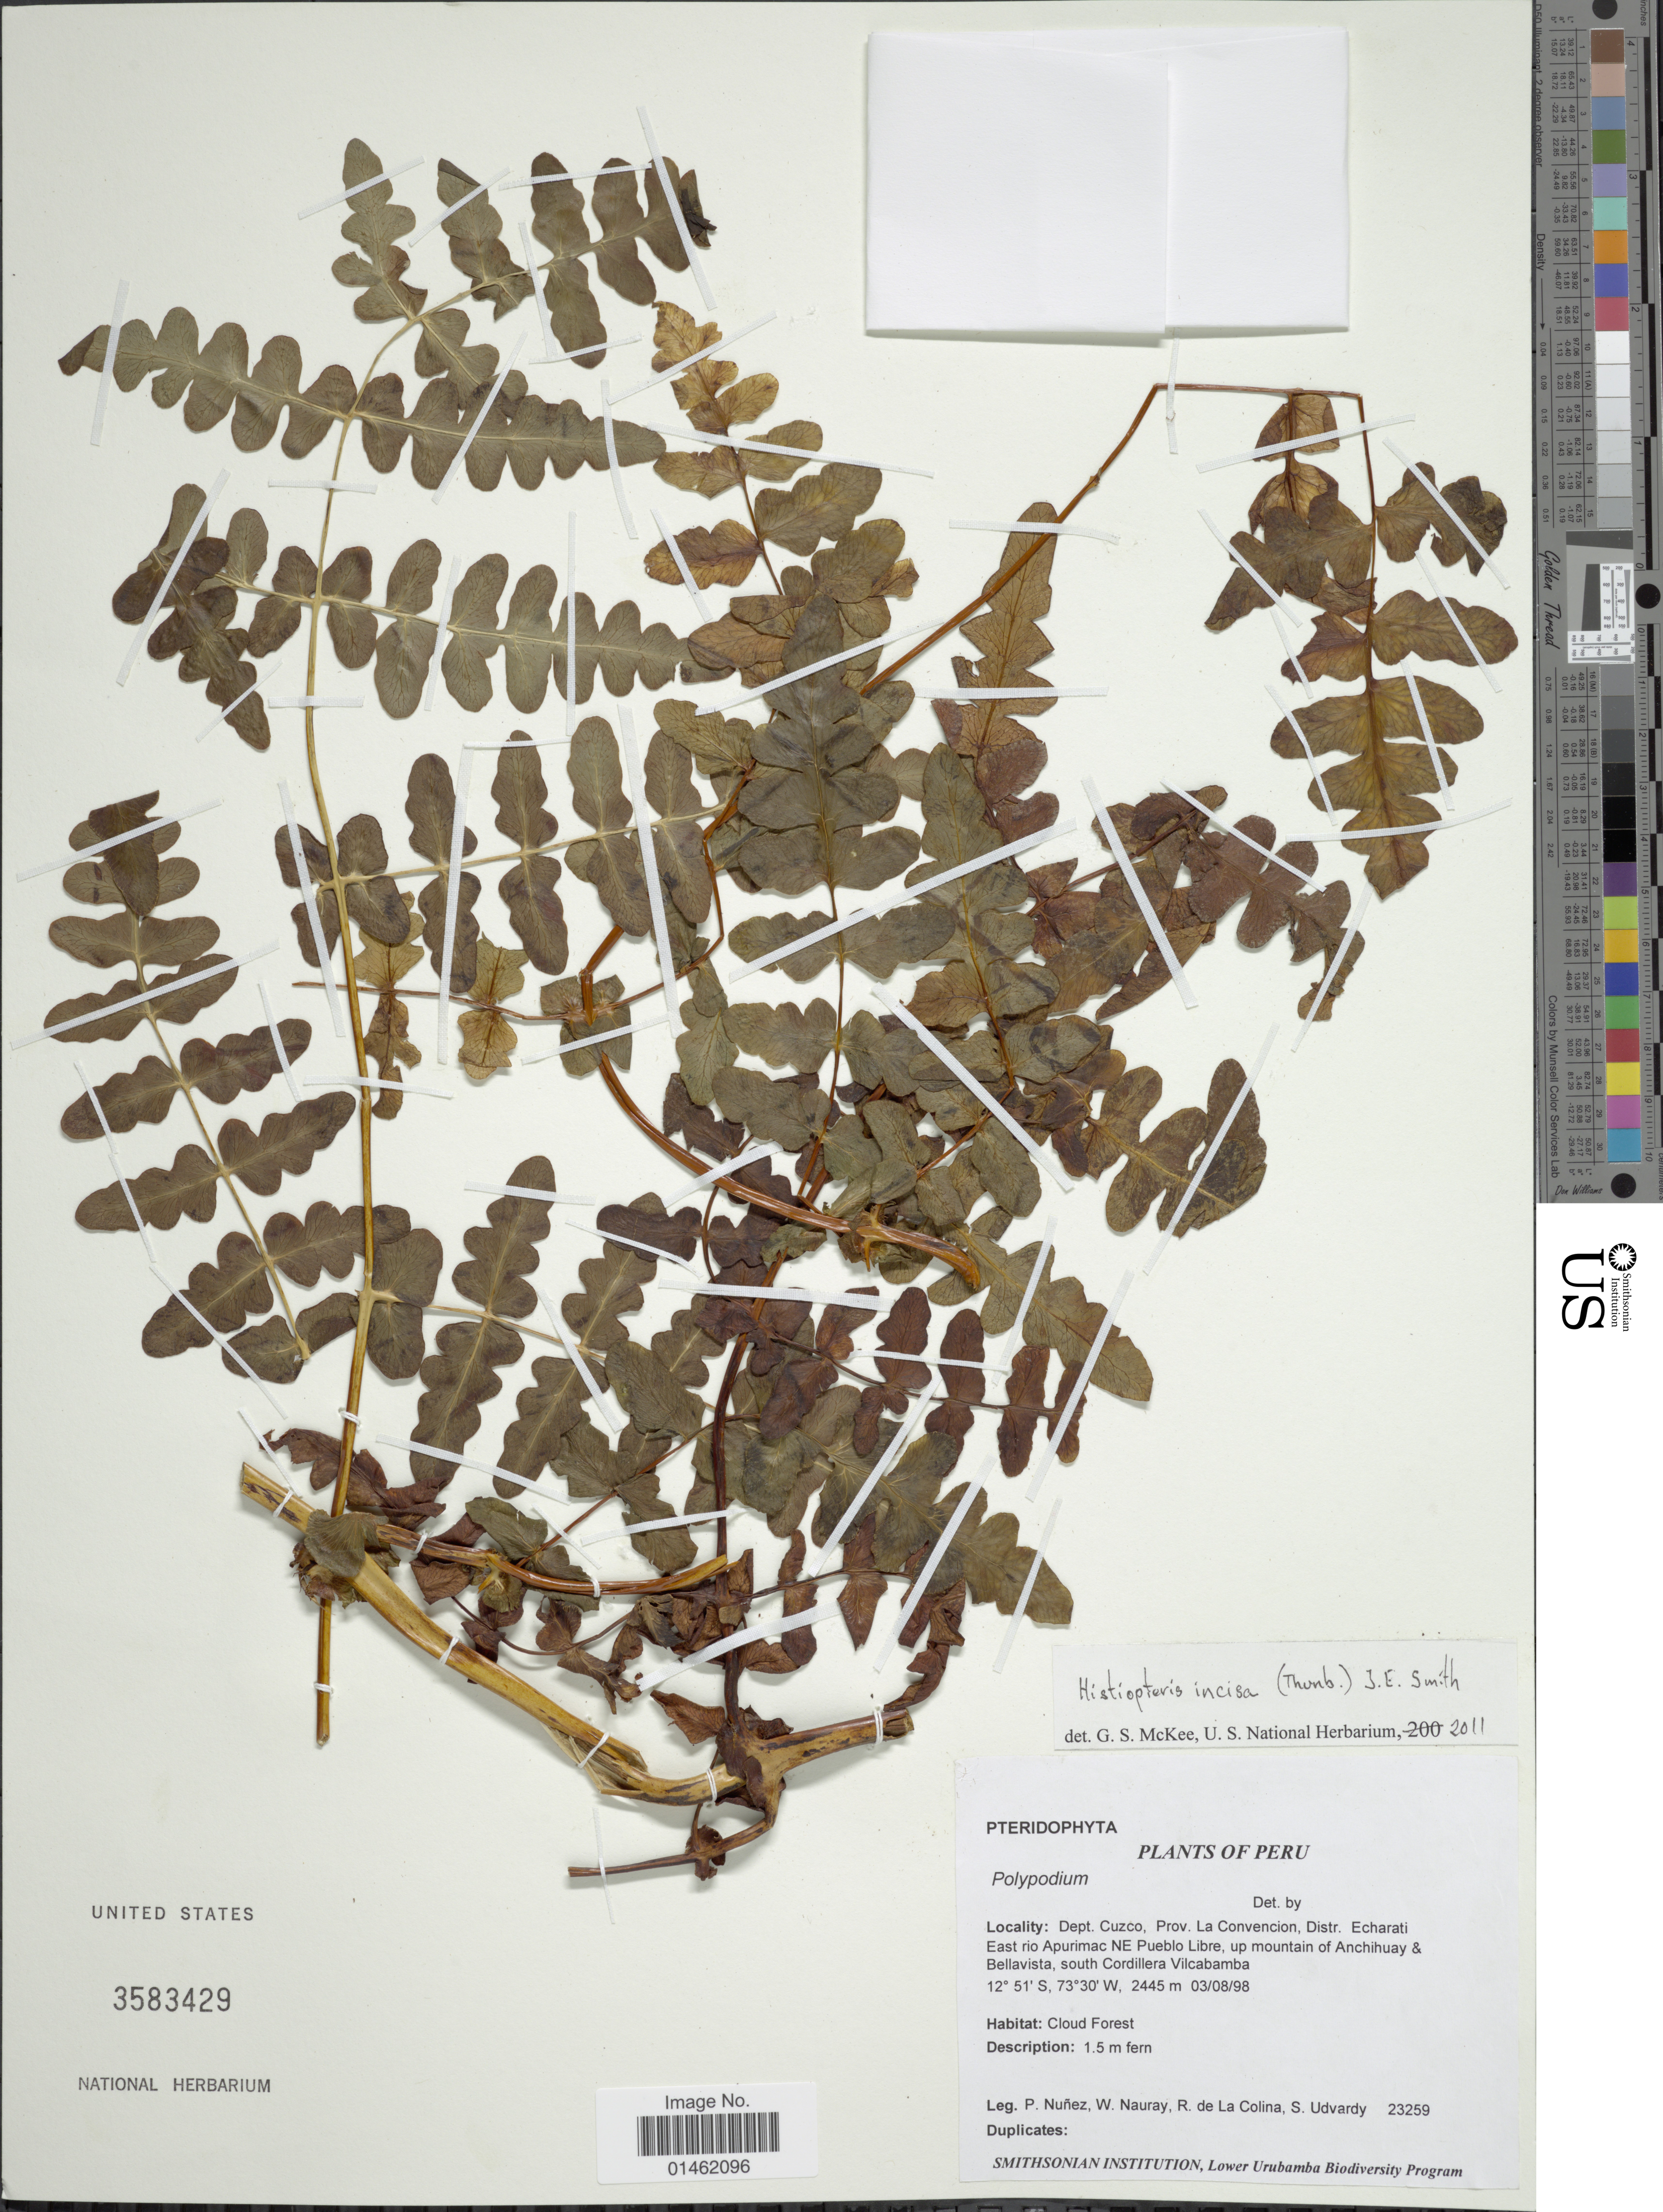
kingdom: Plantae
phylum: Tracheophyta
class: Polypodiopsida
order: Polypodiales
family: Dennstaedtiaceae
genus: Histiopteris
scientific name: Histiopteris incisa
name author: (Thunb.) J. Sm.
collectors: P. Nuñez V., W. Nauray, R. de La Colina & S. Udvardy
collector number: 23259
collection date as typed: Transcribed d/m/y: 3/8/98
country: Peru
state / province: Cusco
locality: Dept. Cuzco, prov. La Convencion, Distr. Echarati East rio Apurimac NE Pueblo Libre, up mountain of Anchihuay & Bellavista, south Cordilera Vilcabamba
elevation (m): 2445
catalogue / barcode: US 3583429